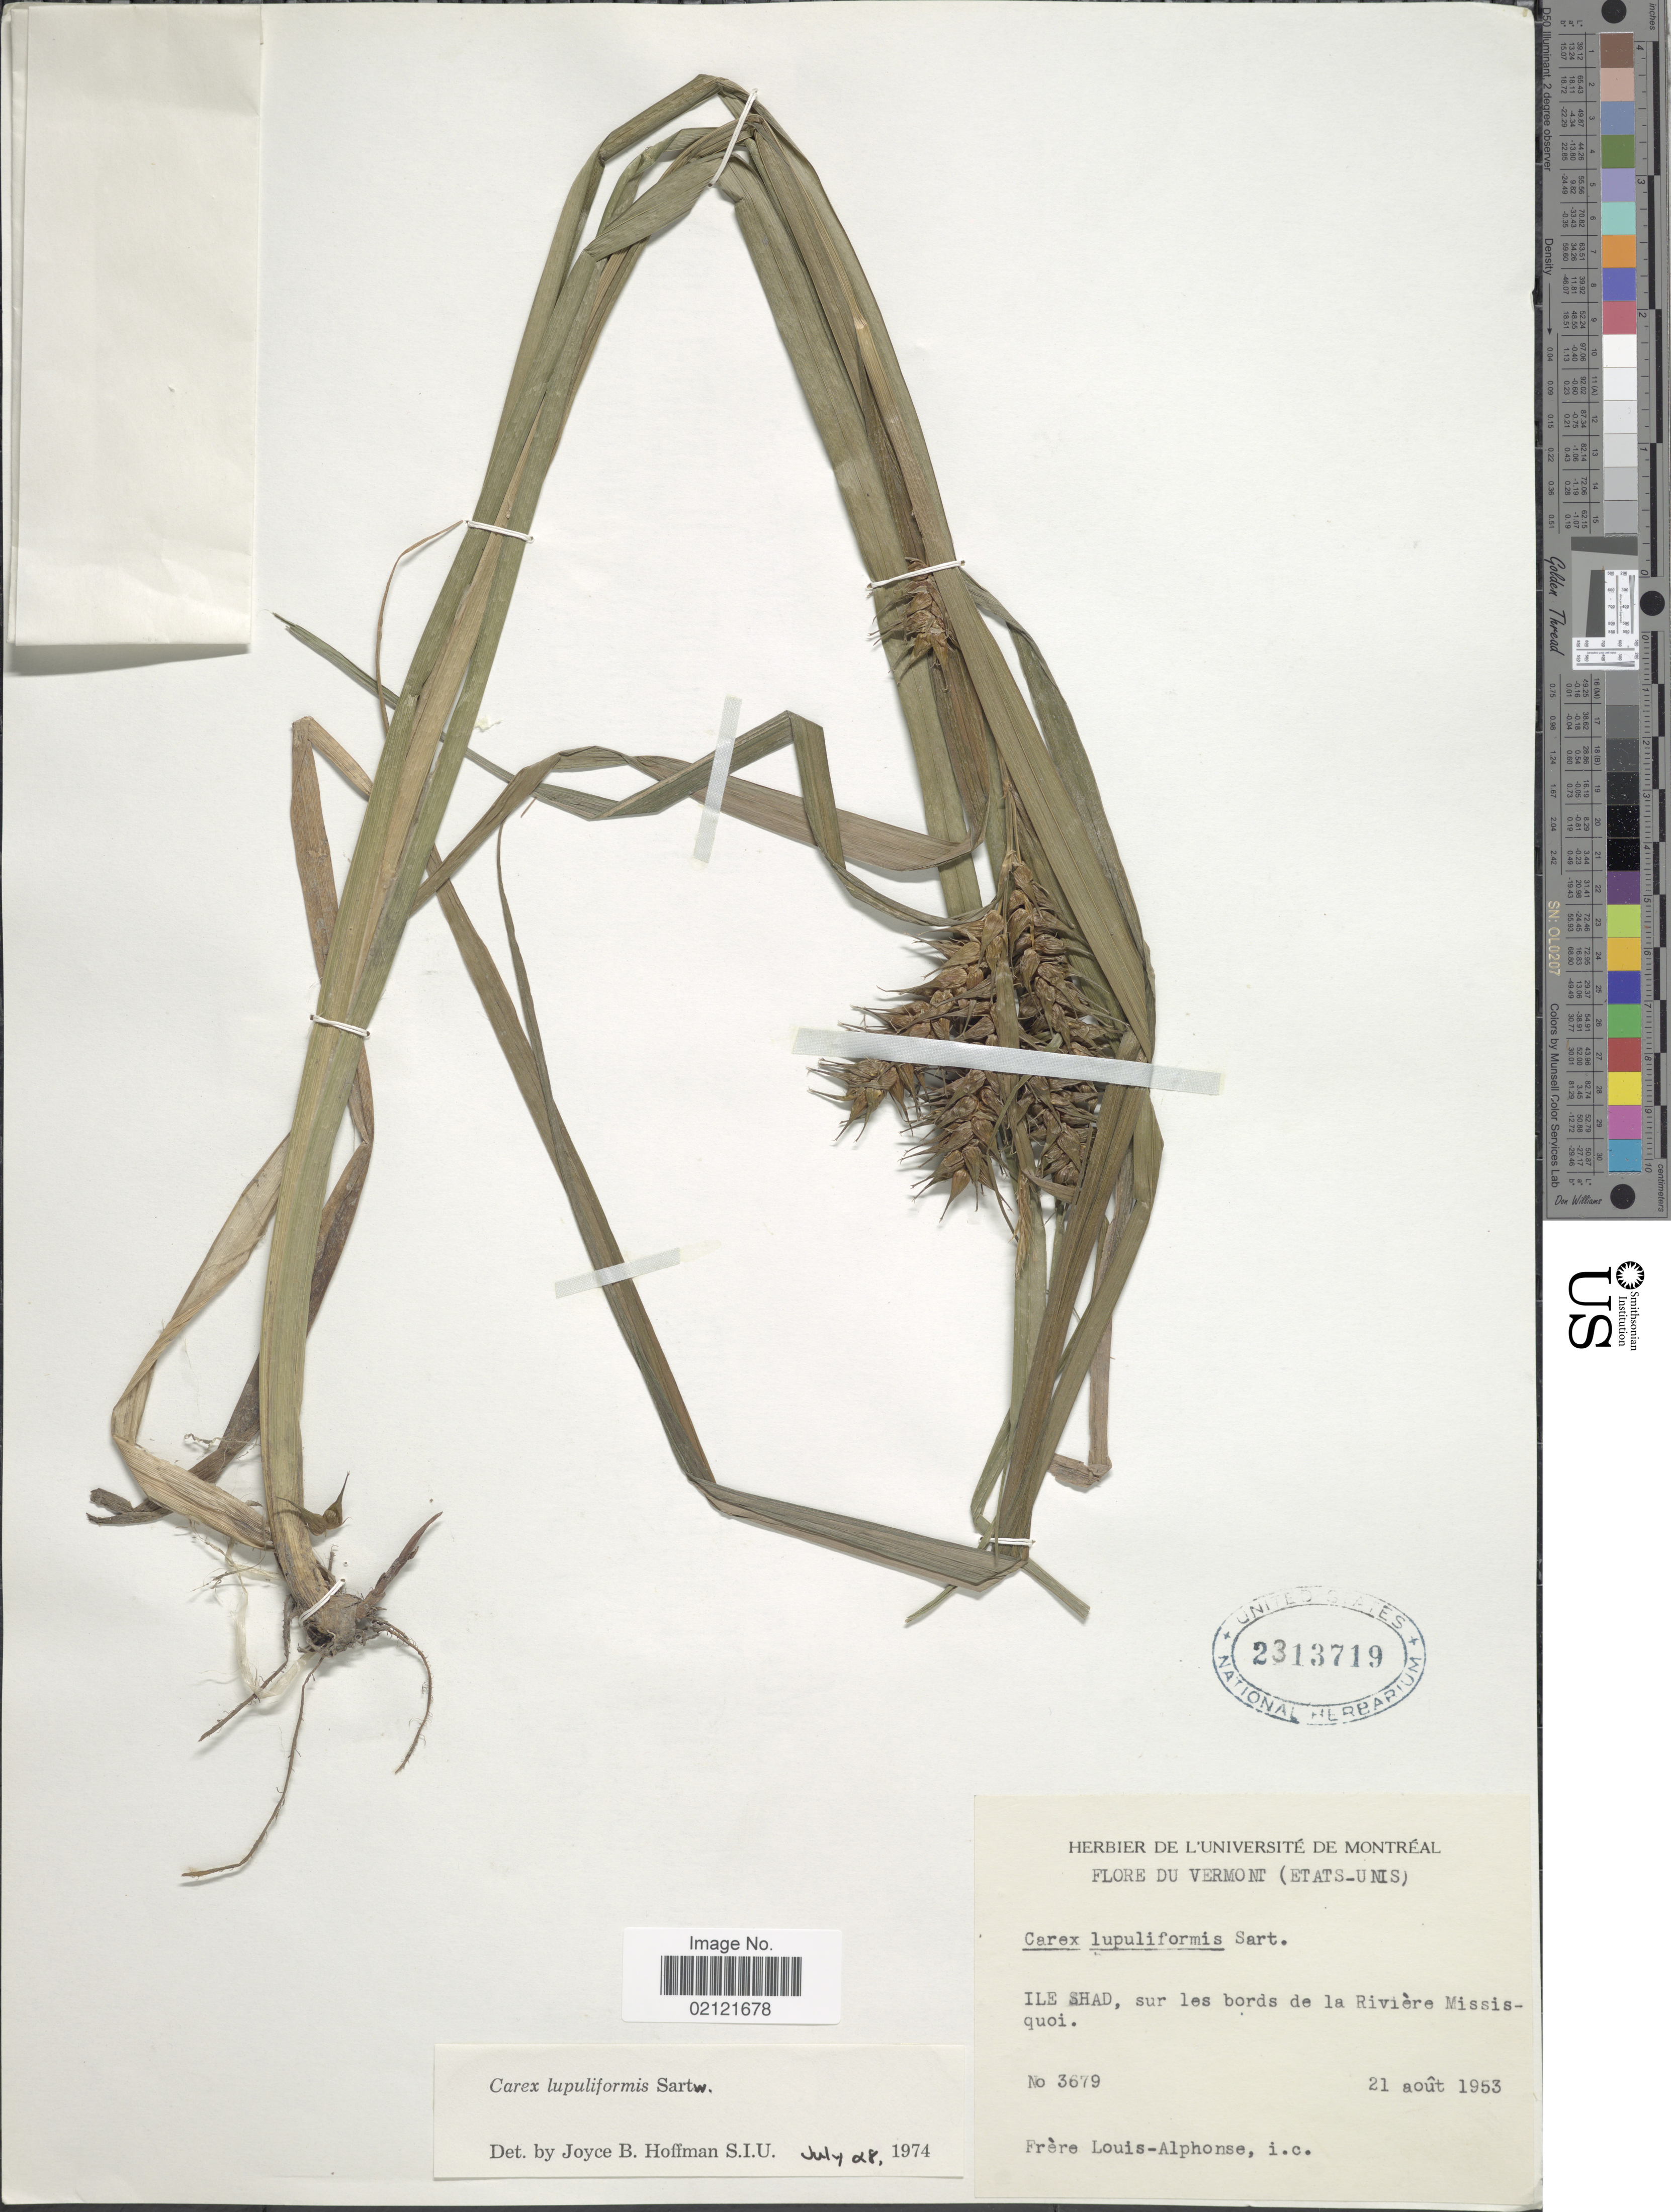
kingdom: Plantae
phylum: Tracheophyta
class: Liliopsida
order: Poales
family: Cyperaceae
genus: Carex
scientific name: Carex lupuliformis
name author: Sartwell ex Dewey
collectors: Louis-Alphonse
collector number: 3679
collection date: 1953-08-21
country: United States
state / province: Vermont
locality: Ile Shad, sur les bords de la Riviere Missisquoi. (Etats-Unis)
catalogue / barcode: US 2313719